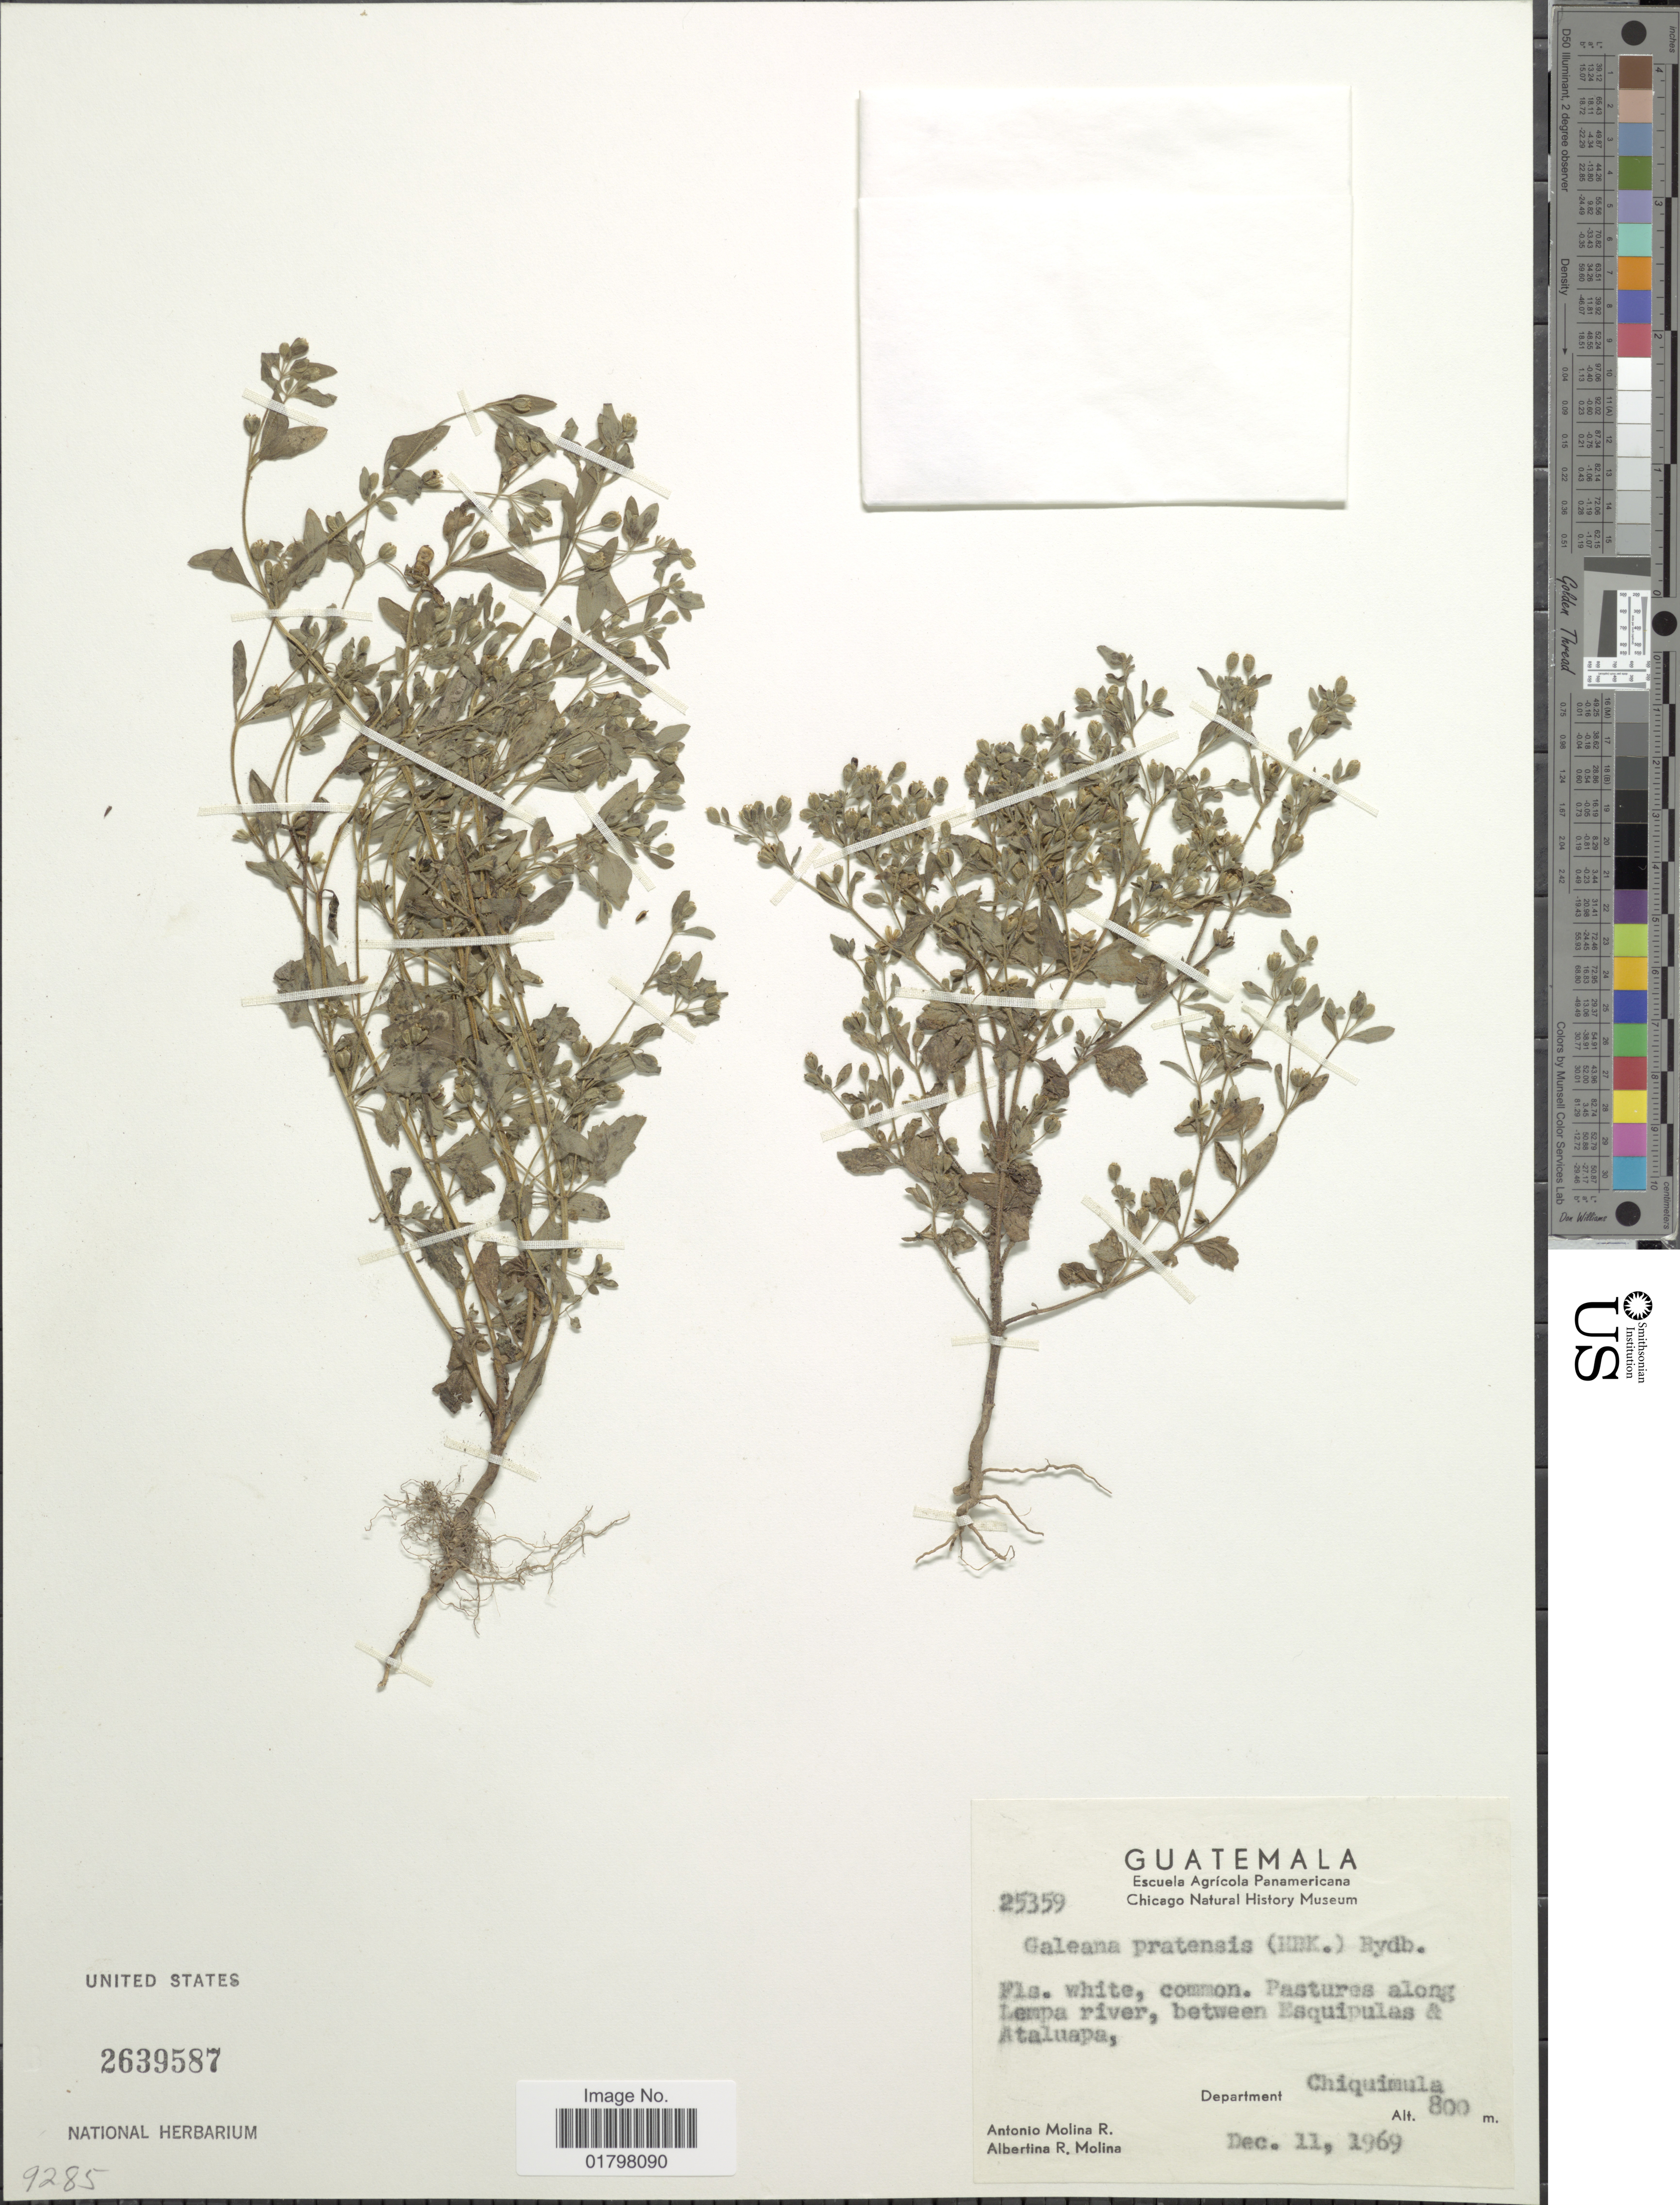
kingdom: Plantae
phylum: Tracheophyta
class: Magnoliopsida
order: Asterales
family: Asteraceae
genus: Galeana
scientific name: Galeana pratensis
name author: (Kunth) Rydb.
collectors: A. Molina R. & A. R. Molina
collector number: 25359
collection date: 1969-12-11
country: Guatemala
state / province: Chiquimula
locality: Pastures along Lempa river, between Esquipulas a Ataluapa, Department Chiquimula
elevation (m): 800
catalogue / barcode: US 2639587